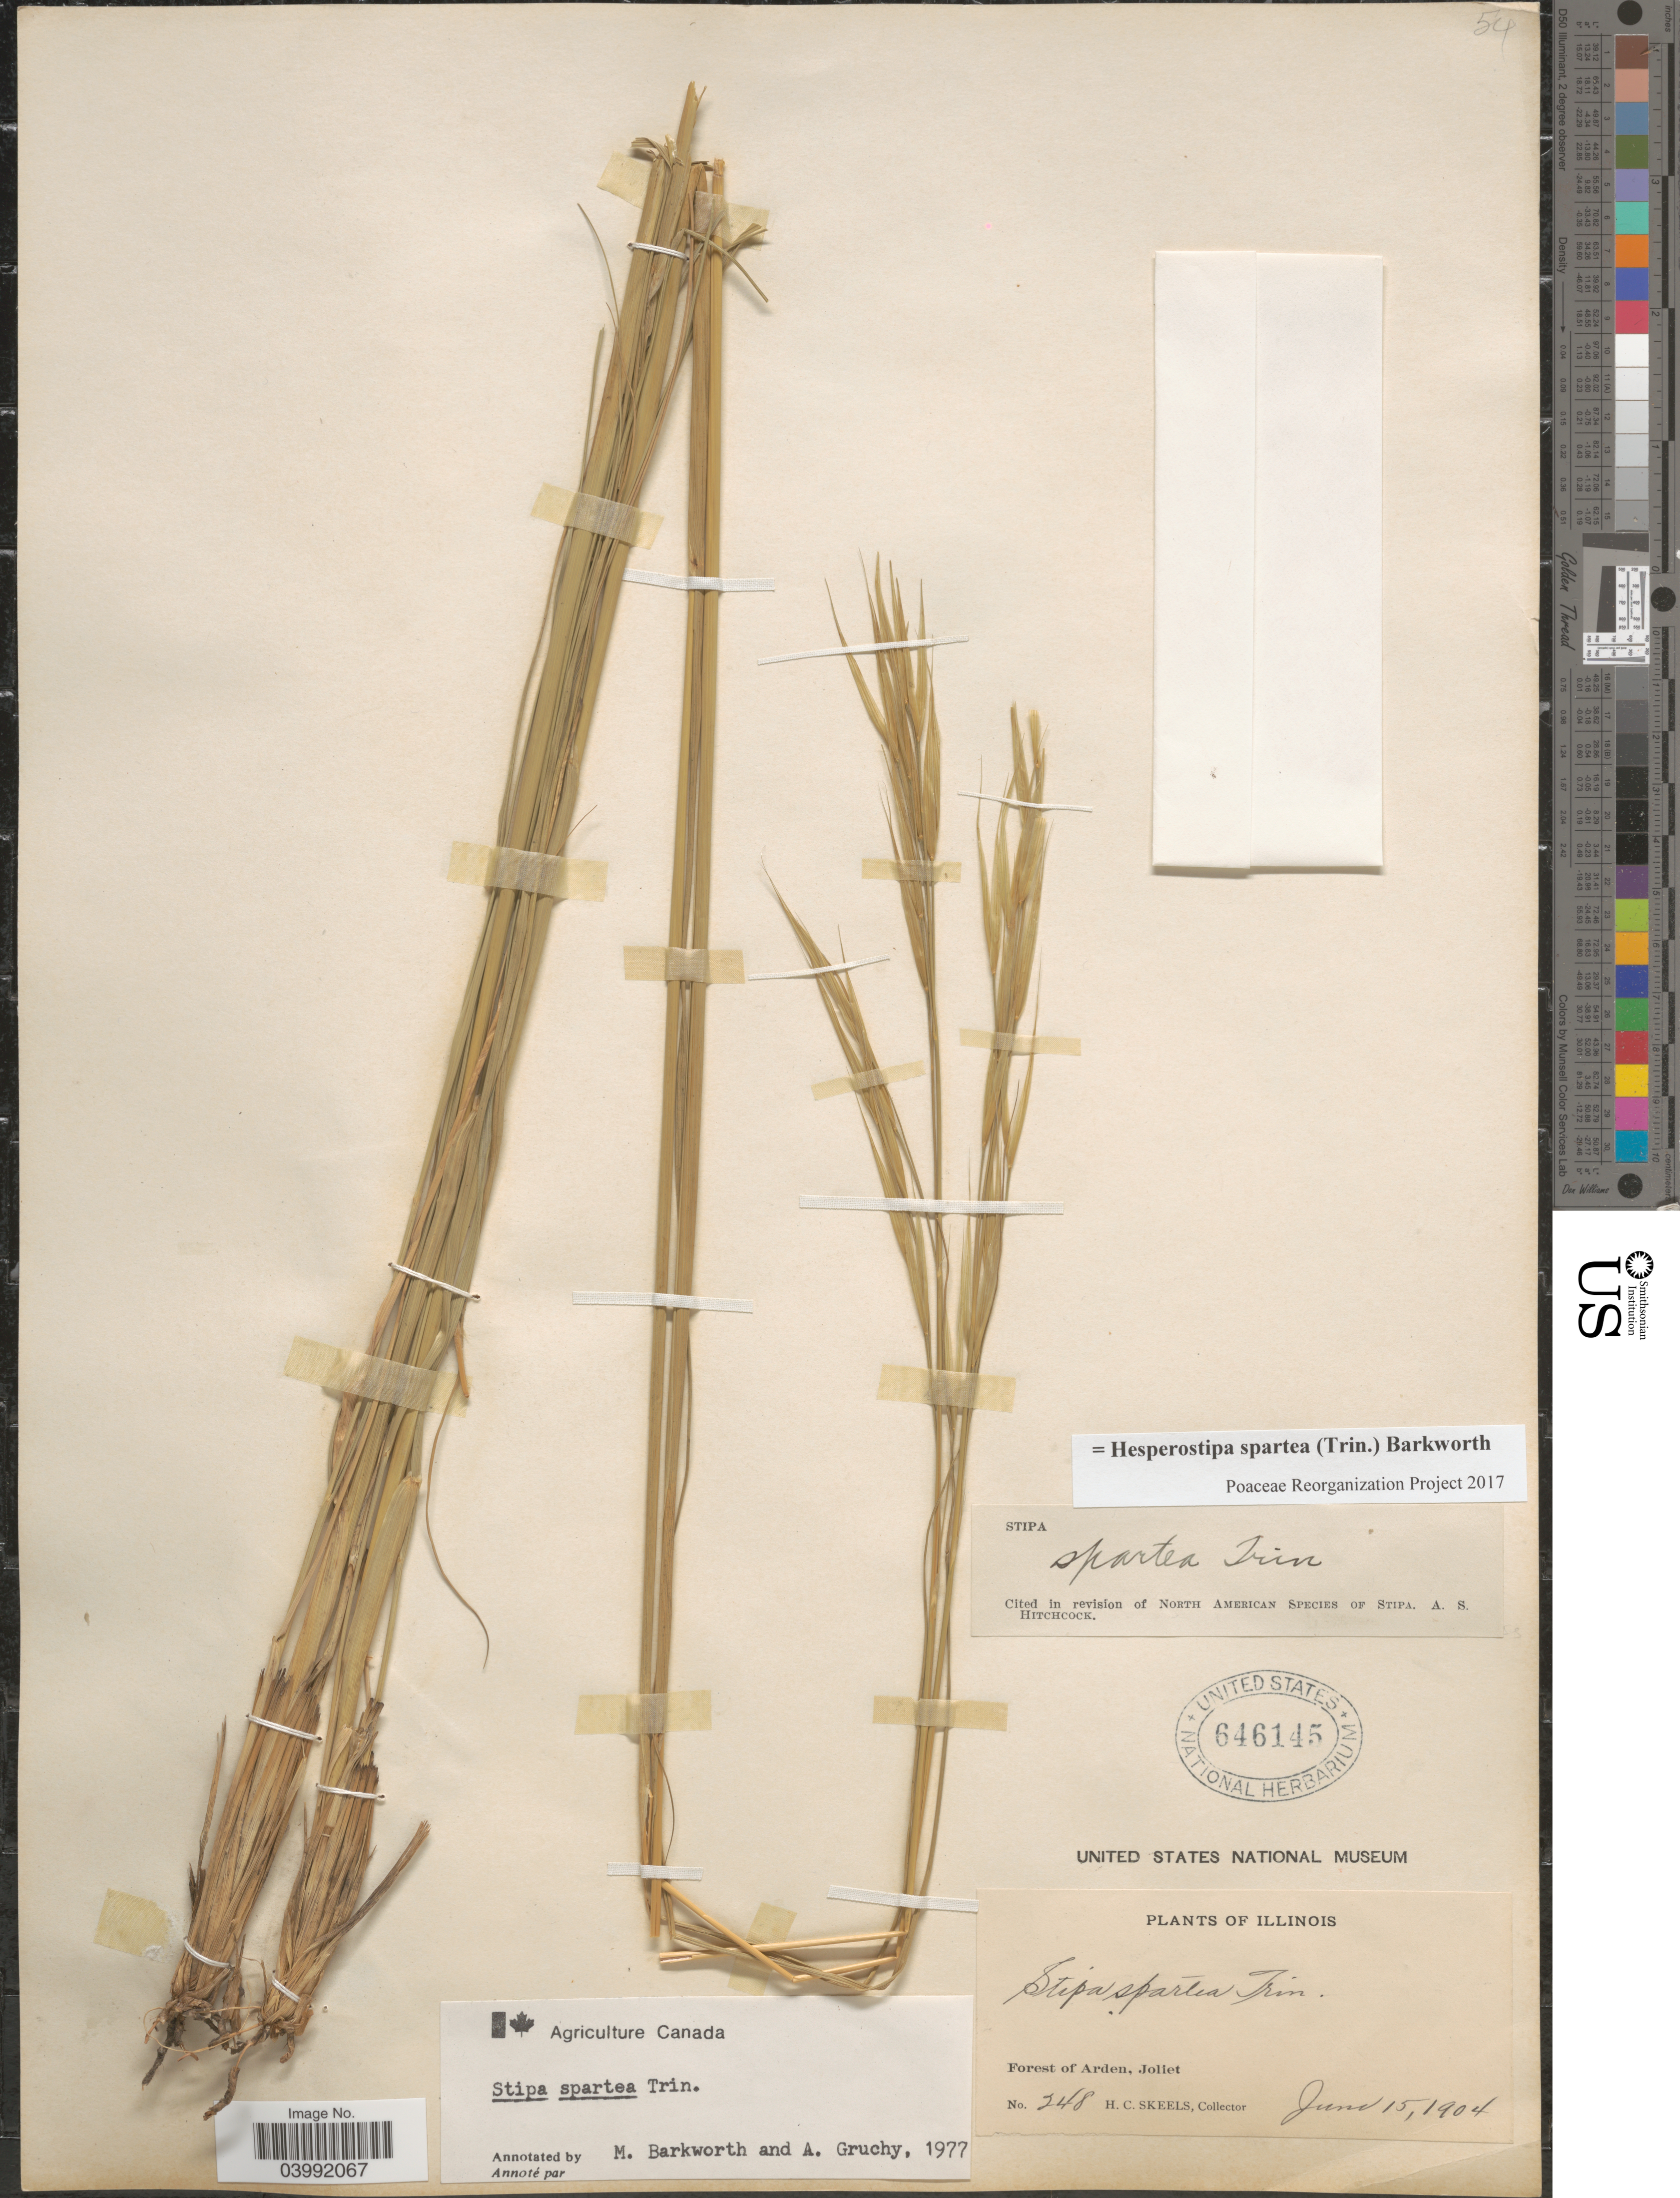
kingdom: Plantae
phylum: Tracheophyta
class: Liliopsida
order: Poales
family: Poaceae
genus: Hesperostipa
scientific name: Hesperostipa spartea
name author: (Trin.) Barkworth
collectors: H. Skeels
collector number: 248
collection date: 1904-06-15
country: United States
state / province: Illinois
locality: Forest of Arden, Joliet.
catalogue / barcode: US 646145